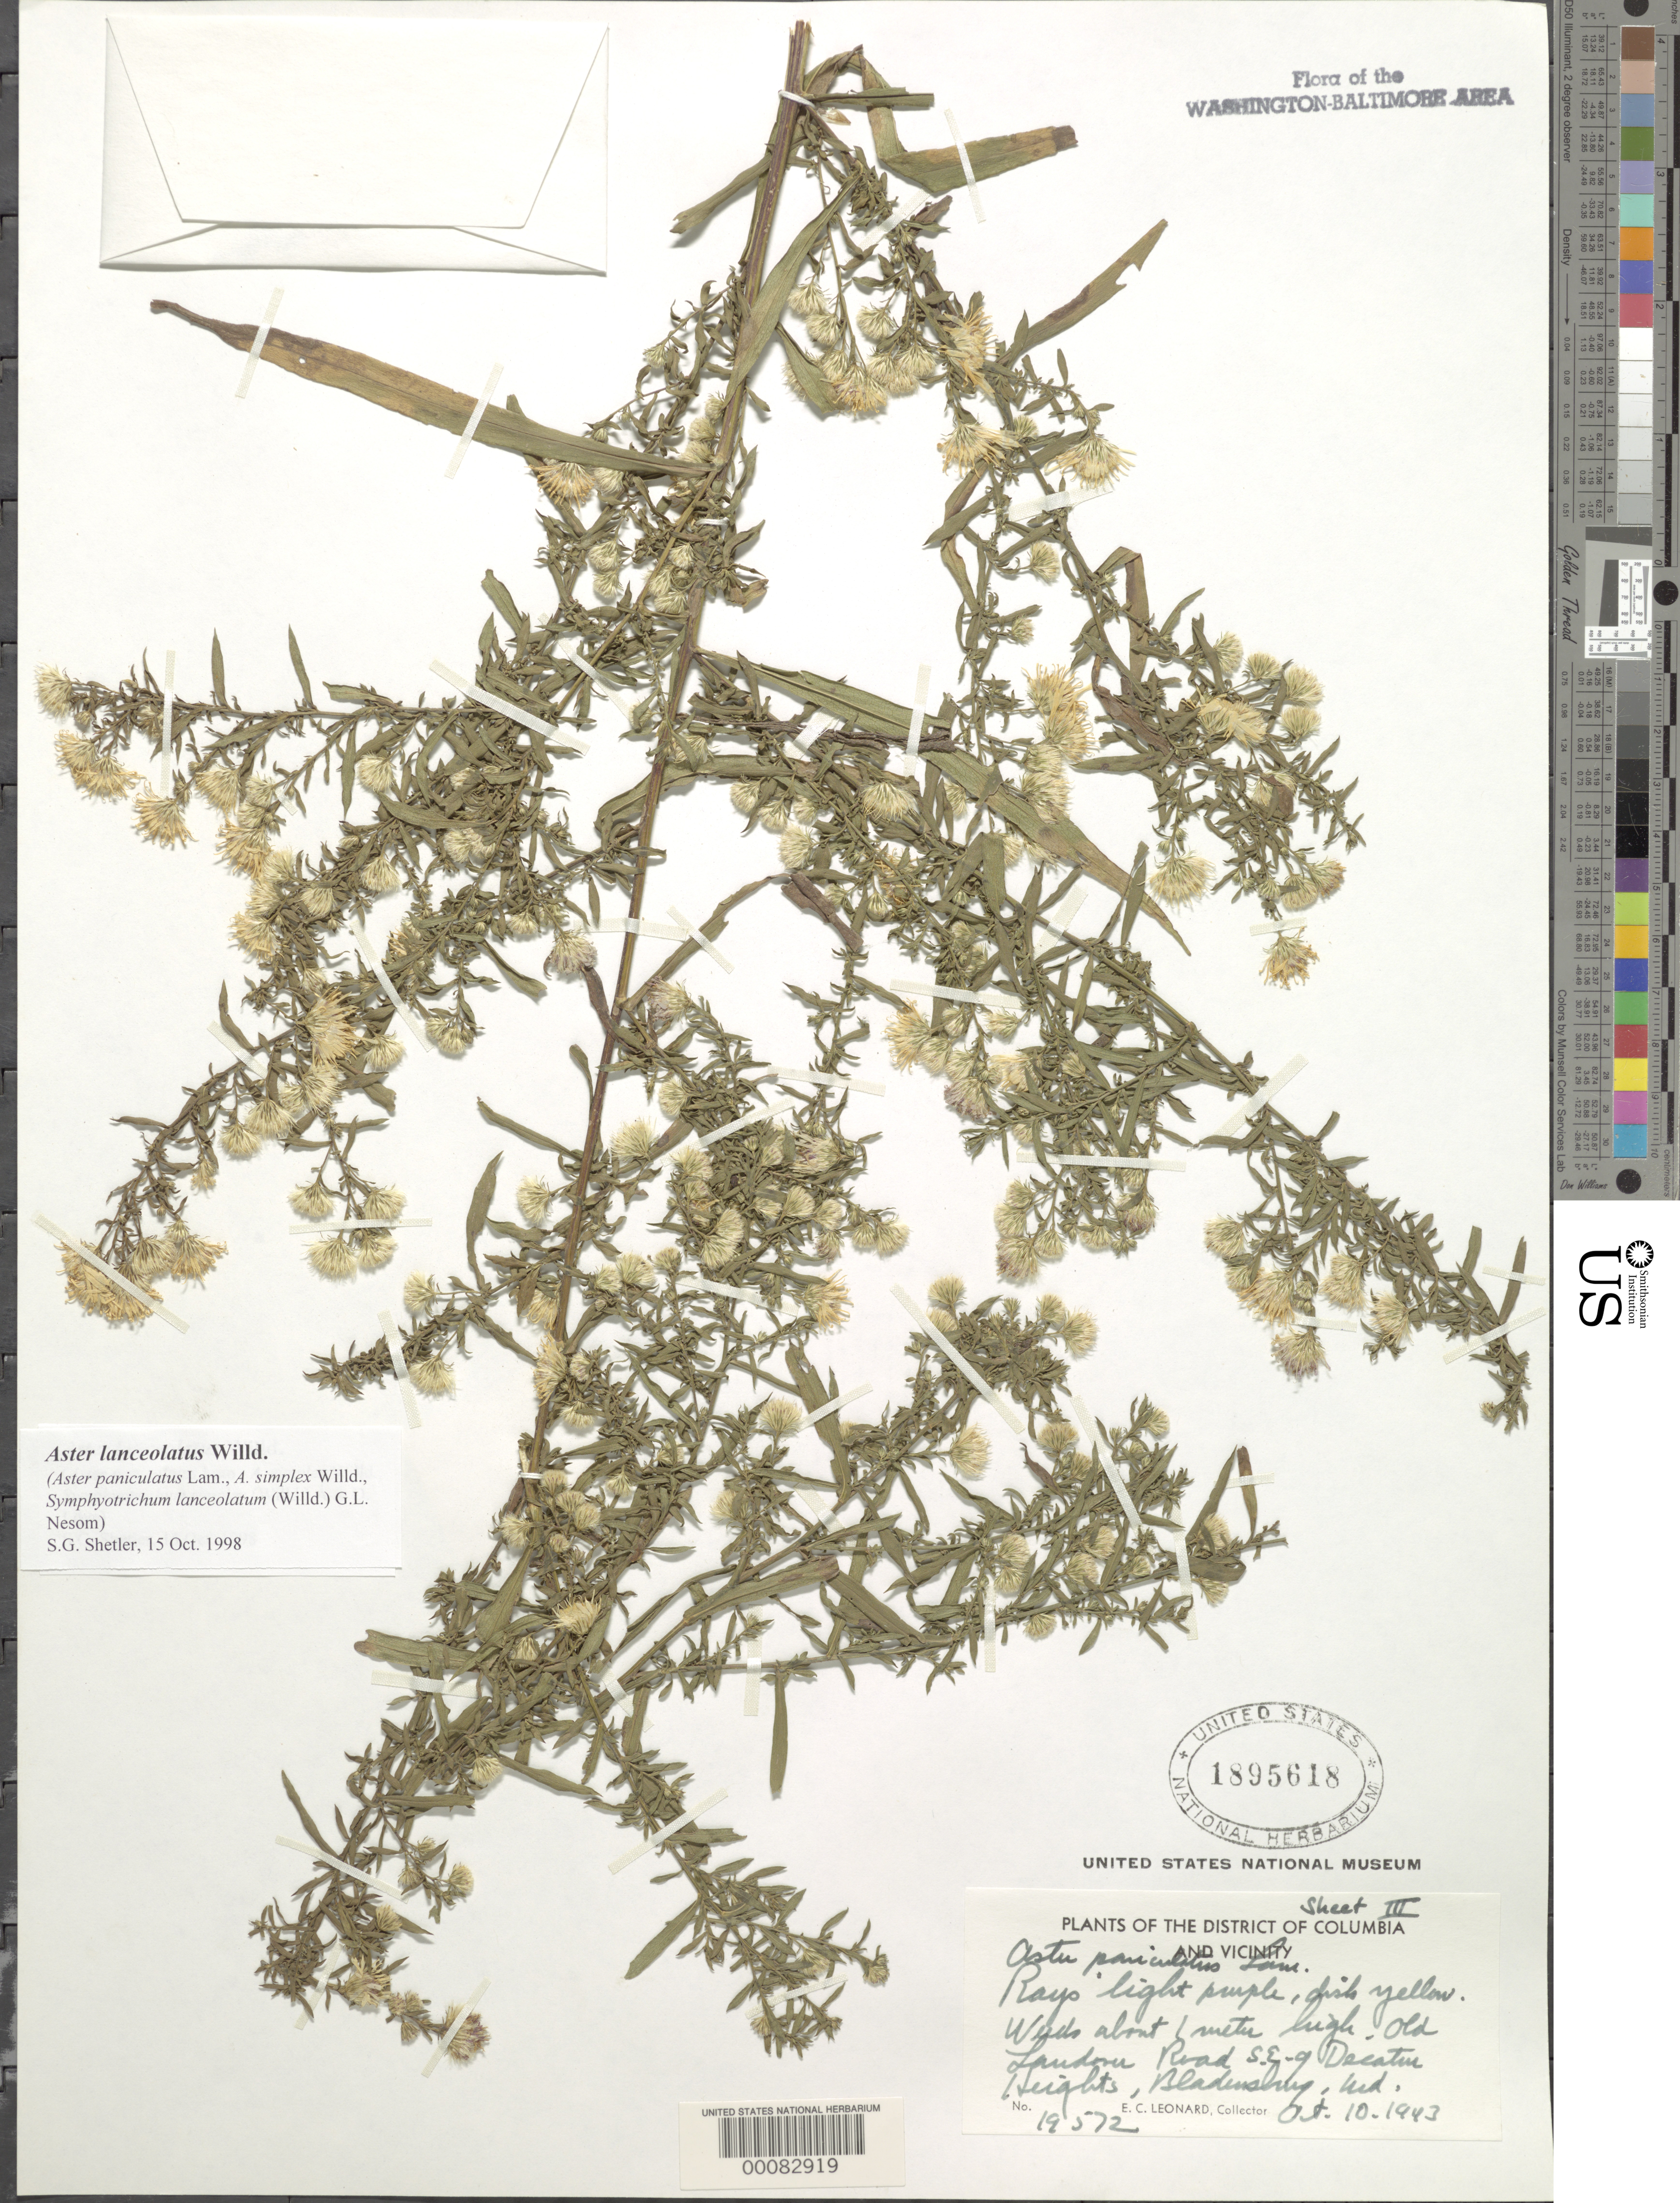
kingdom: Plantae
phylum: Tracheophyta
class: Magnoliopsida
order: Asterales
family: Asteraceae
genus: Symphyotrichum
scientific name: Symphyotrichum lanceolatum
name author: (Willd.) G.L. Nesom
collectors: E. C. Leonard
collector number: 19572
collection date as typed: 10 Oct 1943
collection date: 1943-10-10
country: United States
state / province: Maryland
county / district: Prince George's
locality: Old Landover Road SE of Decatur Heights, Bladensburg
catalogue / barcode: US 1895618